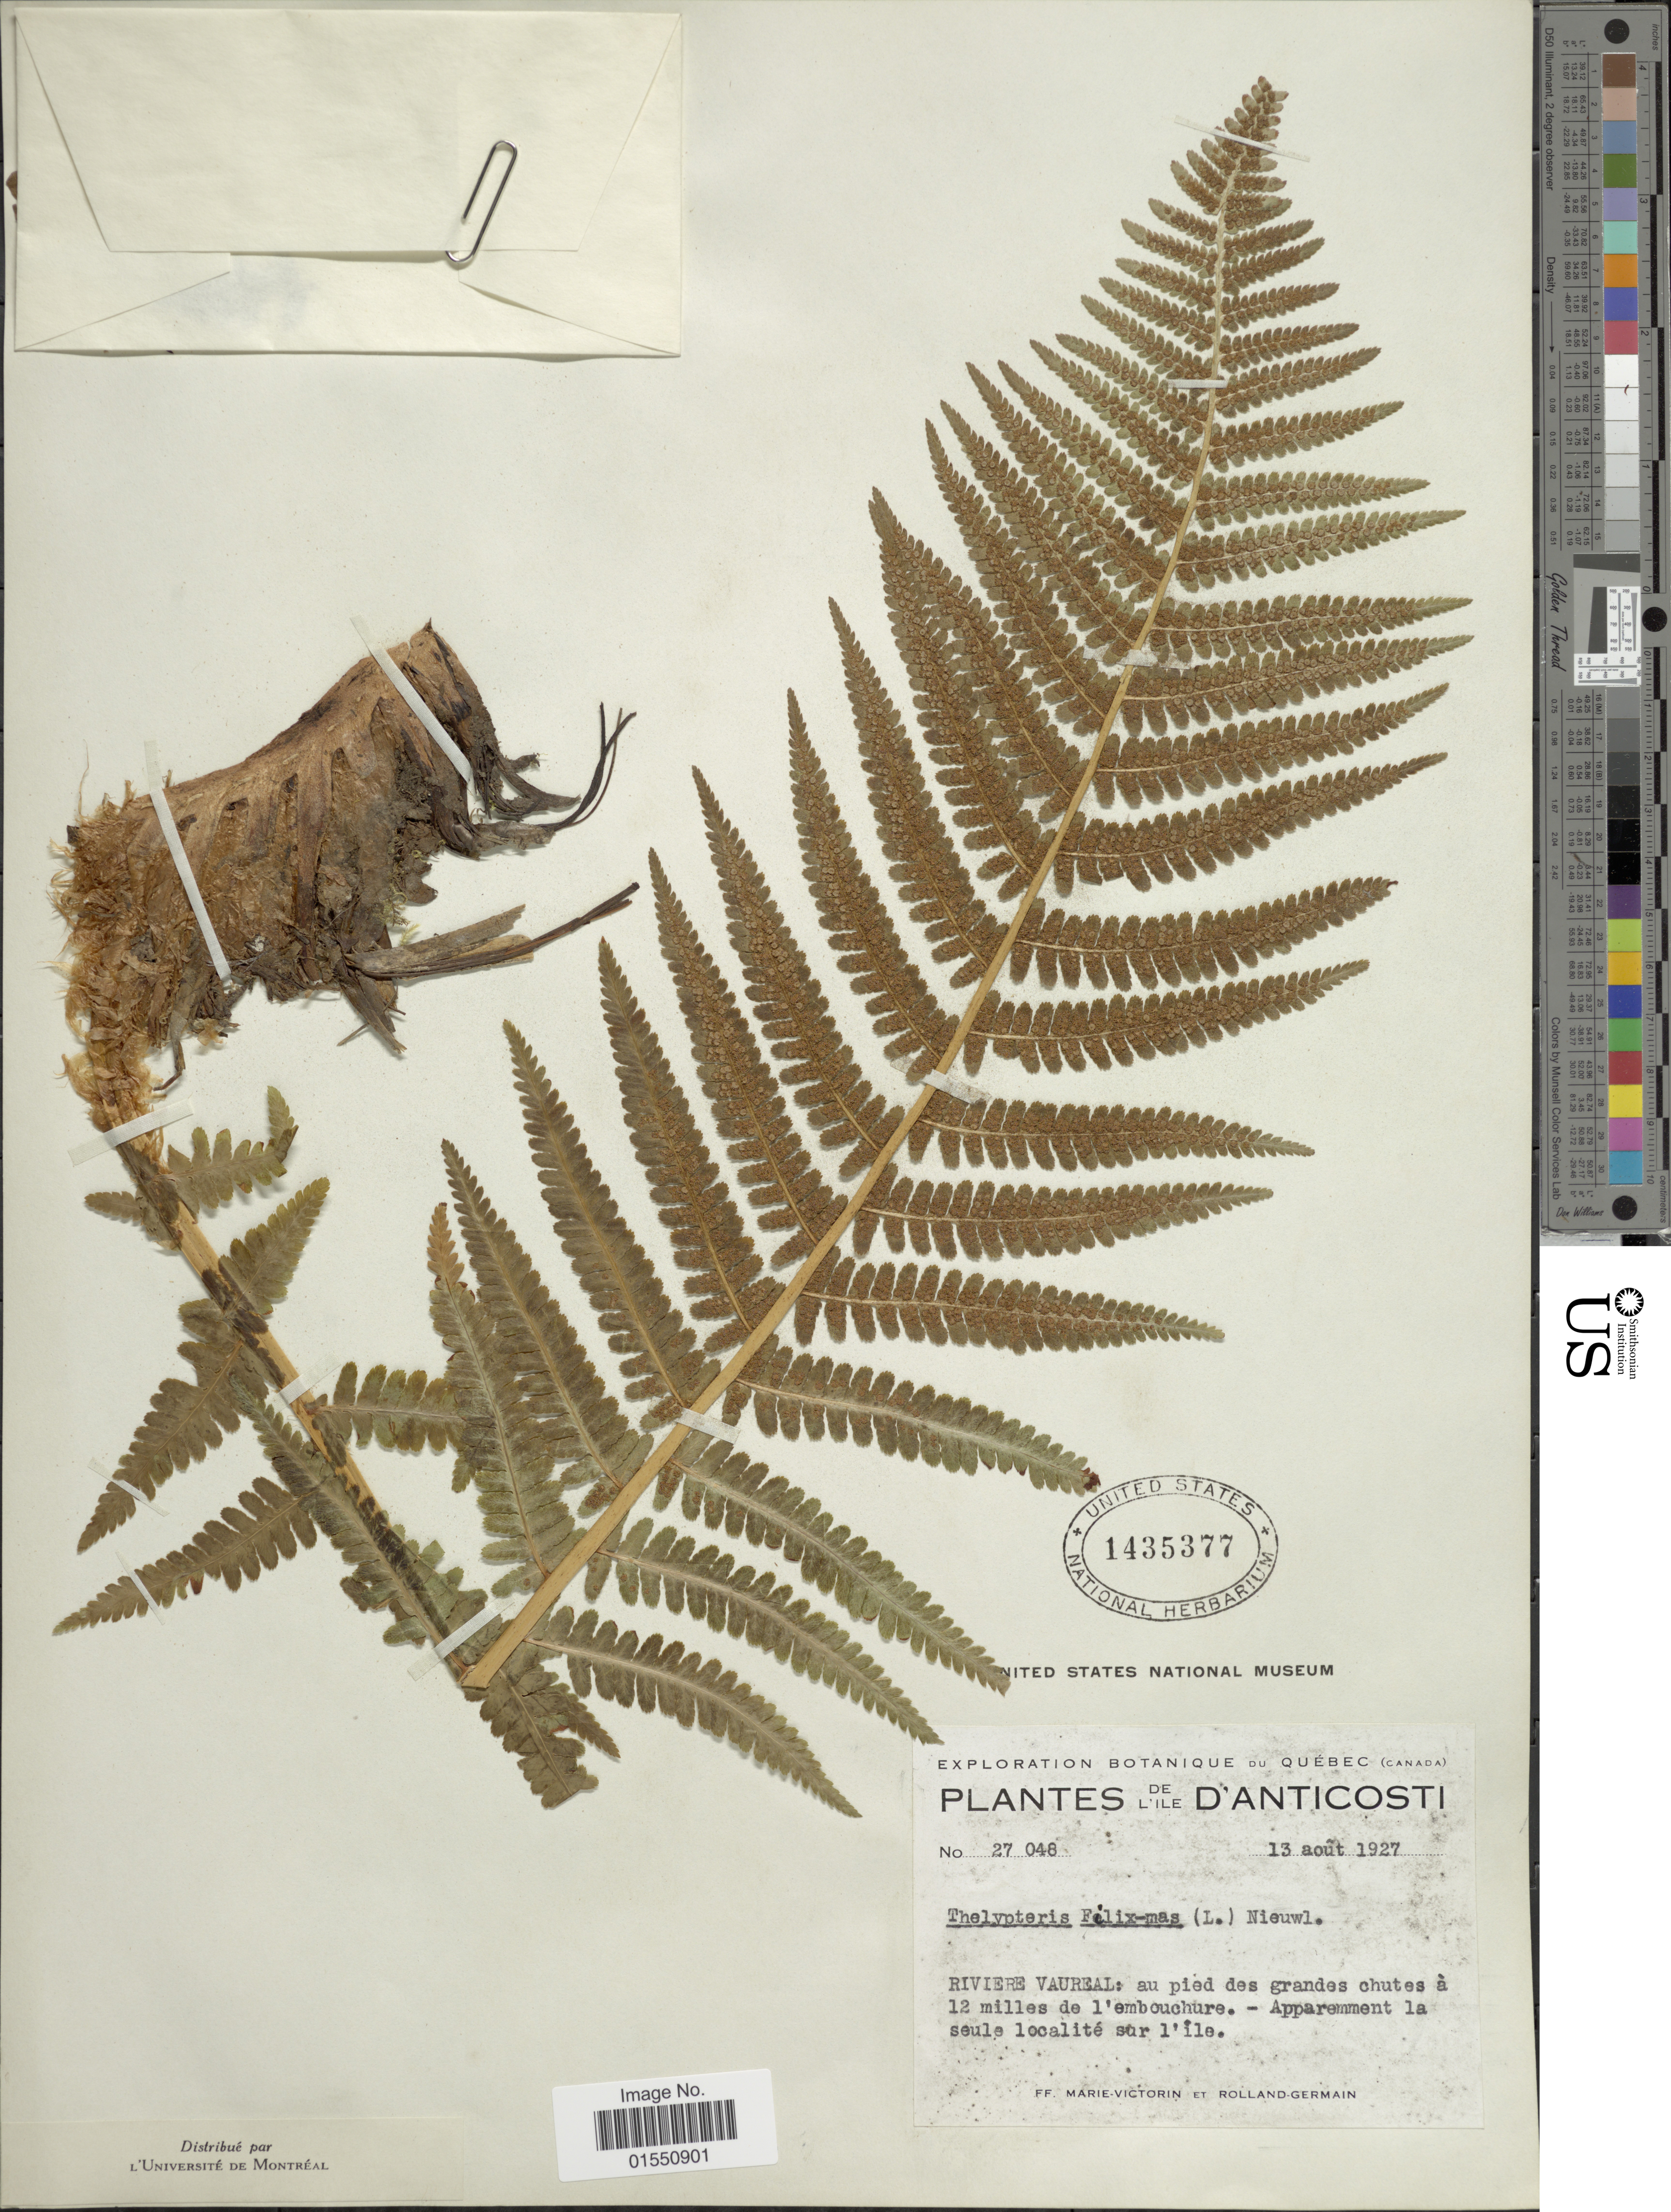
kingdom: Plantae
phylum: Tracheophyta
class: Polypodiopsida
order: Polypodiales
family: Dryopteridaceae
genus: Dryopteris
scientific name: Dryopteris filix-mas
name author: (L.) Schott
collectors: Fr. Marie-Victorin & Rolland-Germain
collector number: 27048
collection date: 1927-08-13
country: Canada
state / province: Quebec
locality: L'ile D'Anticosti. Riviere Vaureal: au pied des grandes chutes à 12 miles de l'embouchure. - Apparemment la seule localité sur l'ile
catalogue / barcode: US 1435377